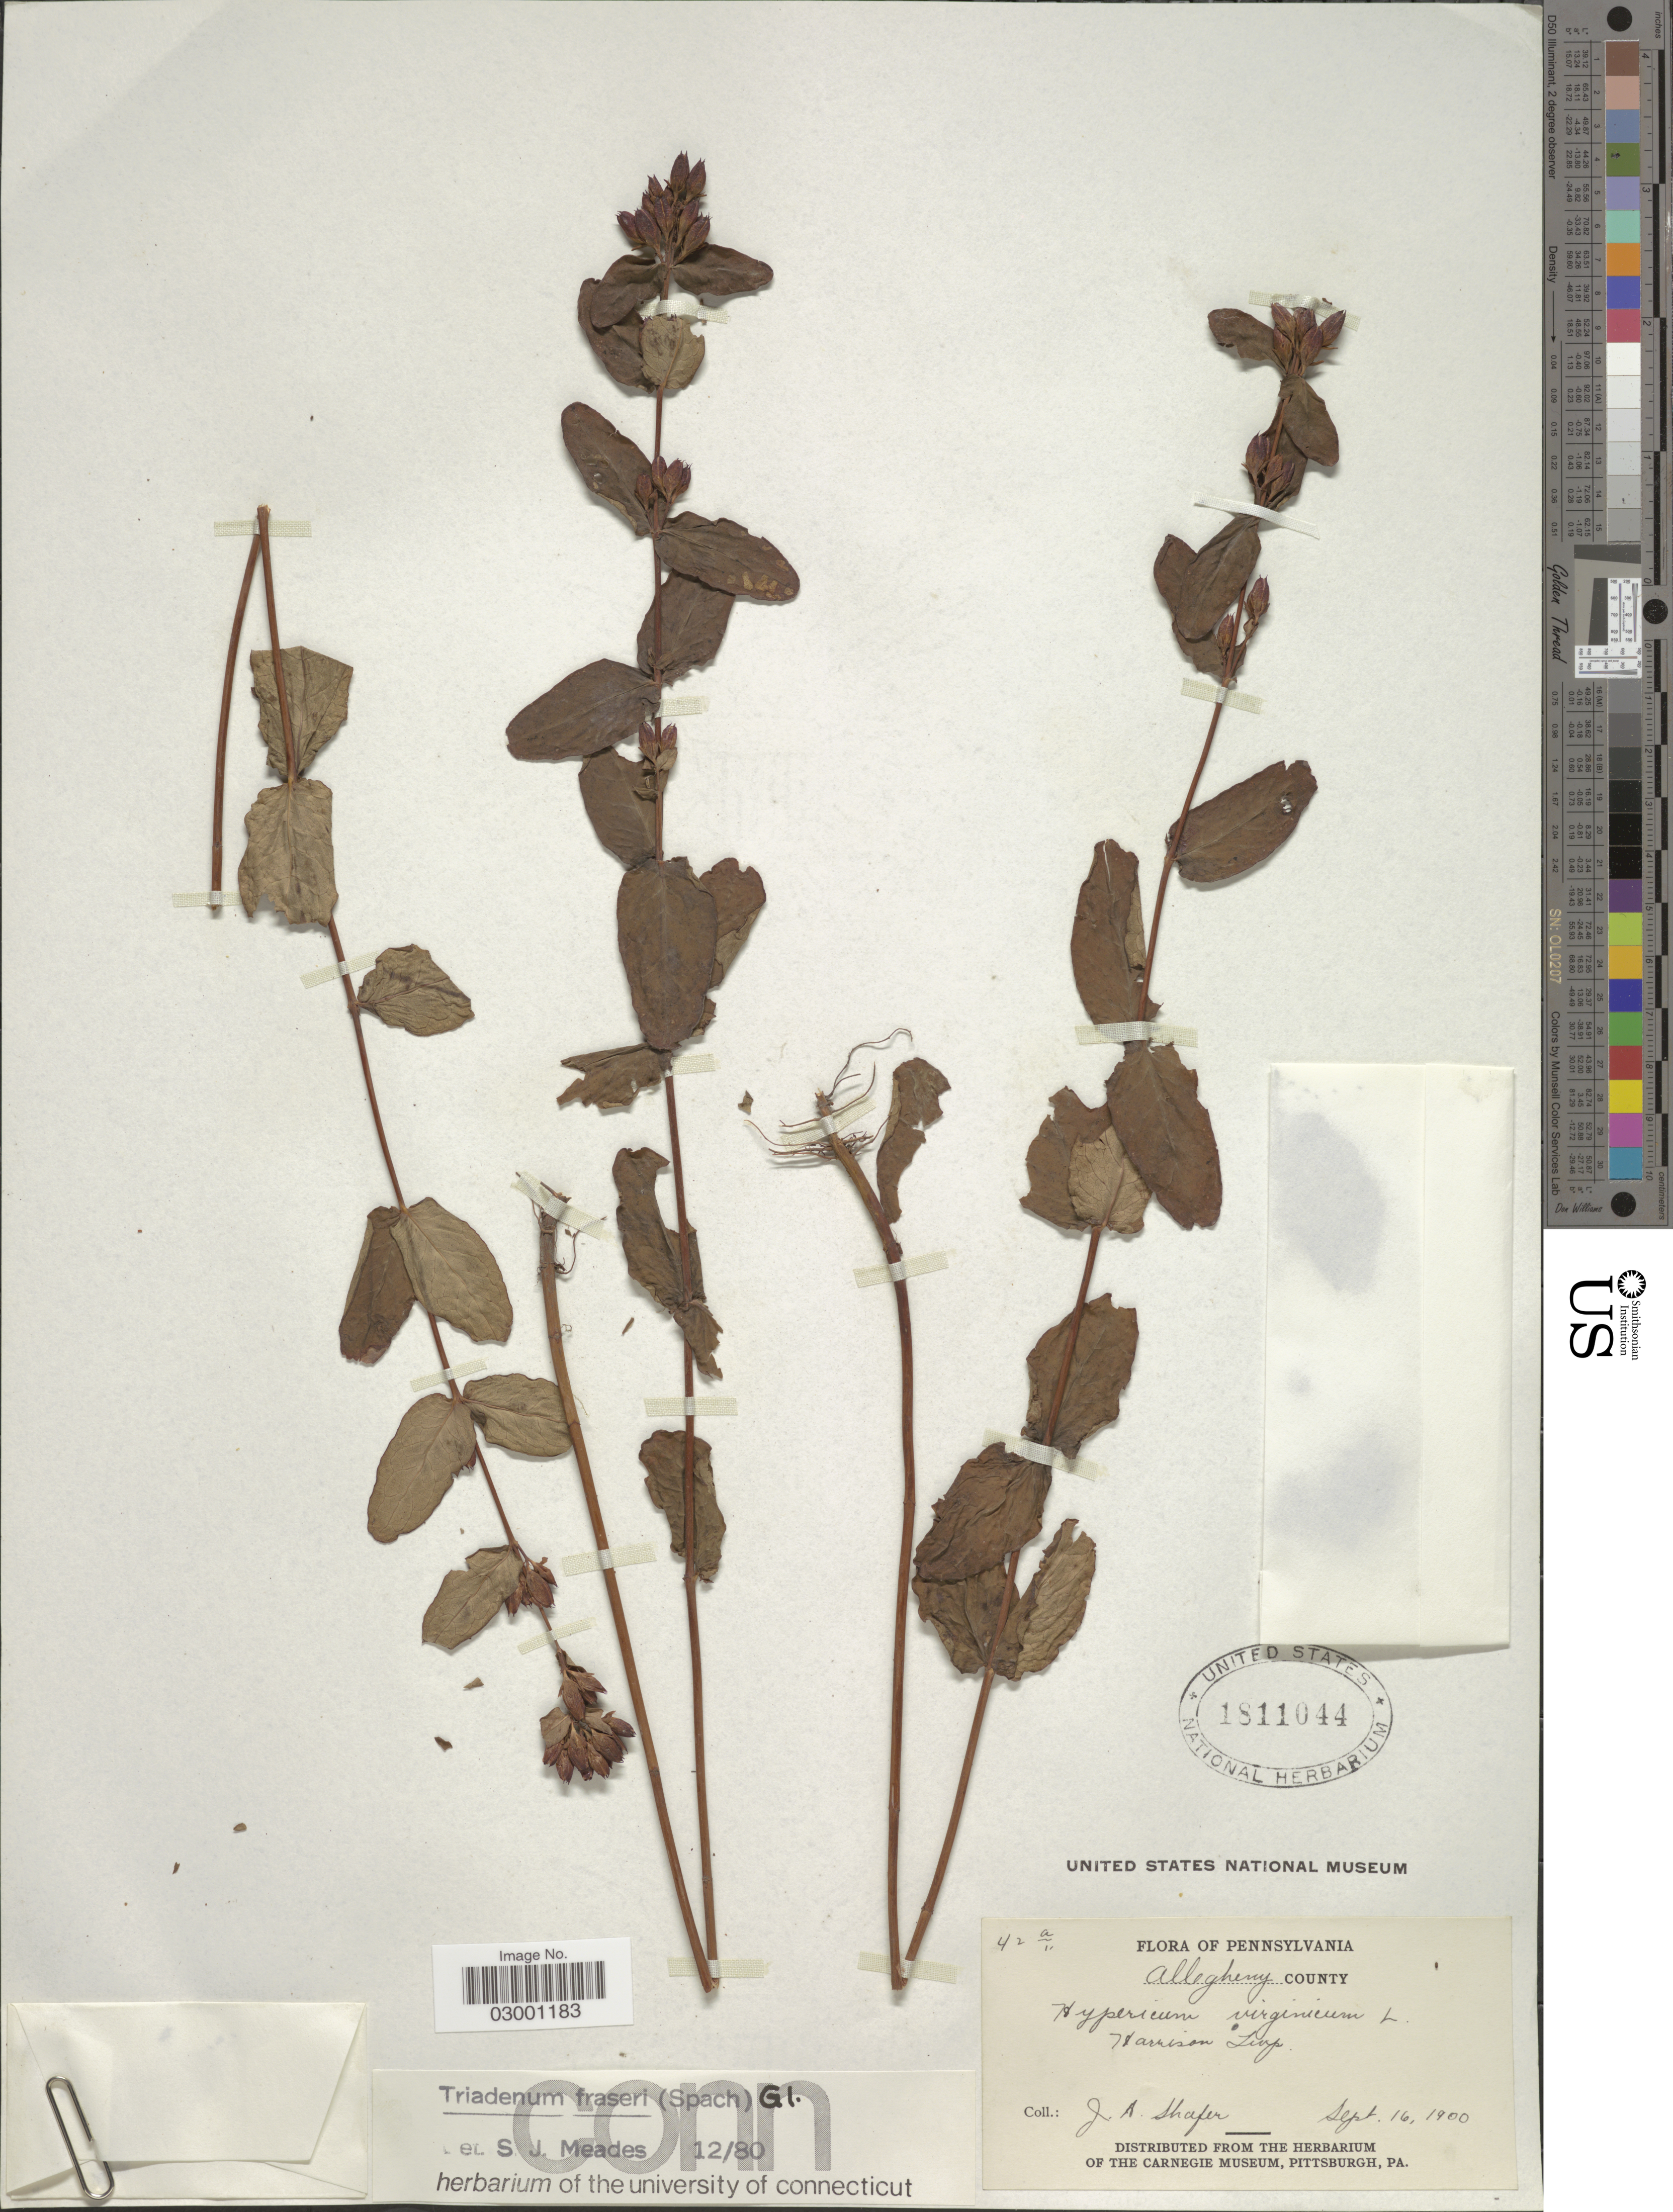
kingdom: Plantae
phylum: Tracheophyta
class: Magnoliopsida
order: Malpighiales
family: Hypericaceae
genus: Hypericum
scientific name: Hypericum fraseri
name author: Steud.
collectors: J. A. Shafer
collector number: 42a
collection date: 1900-09-16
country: United States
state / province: Pennsylvania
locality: Allegheny County, Harrison Leap.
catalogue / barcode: US 1811044